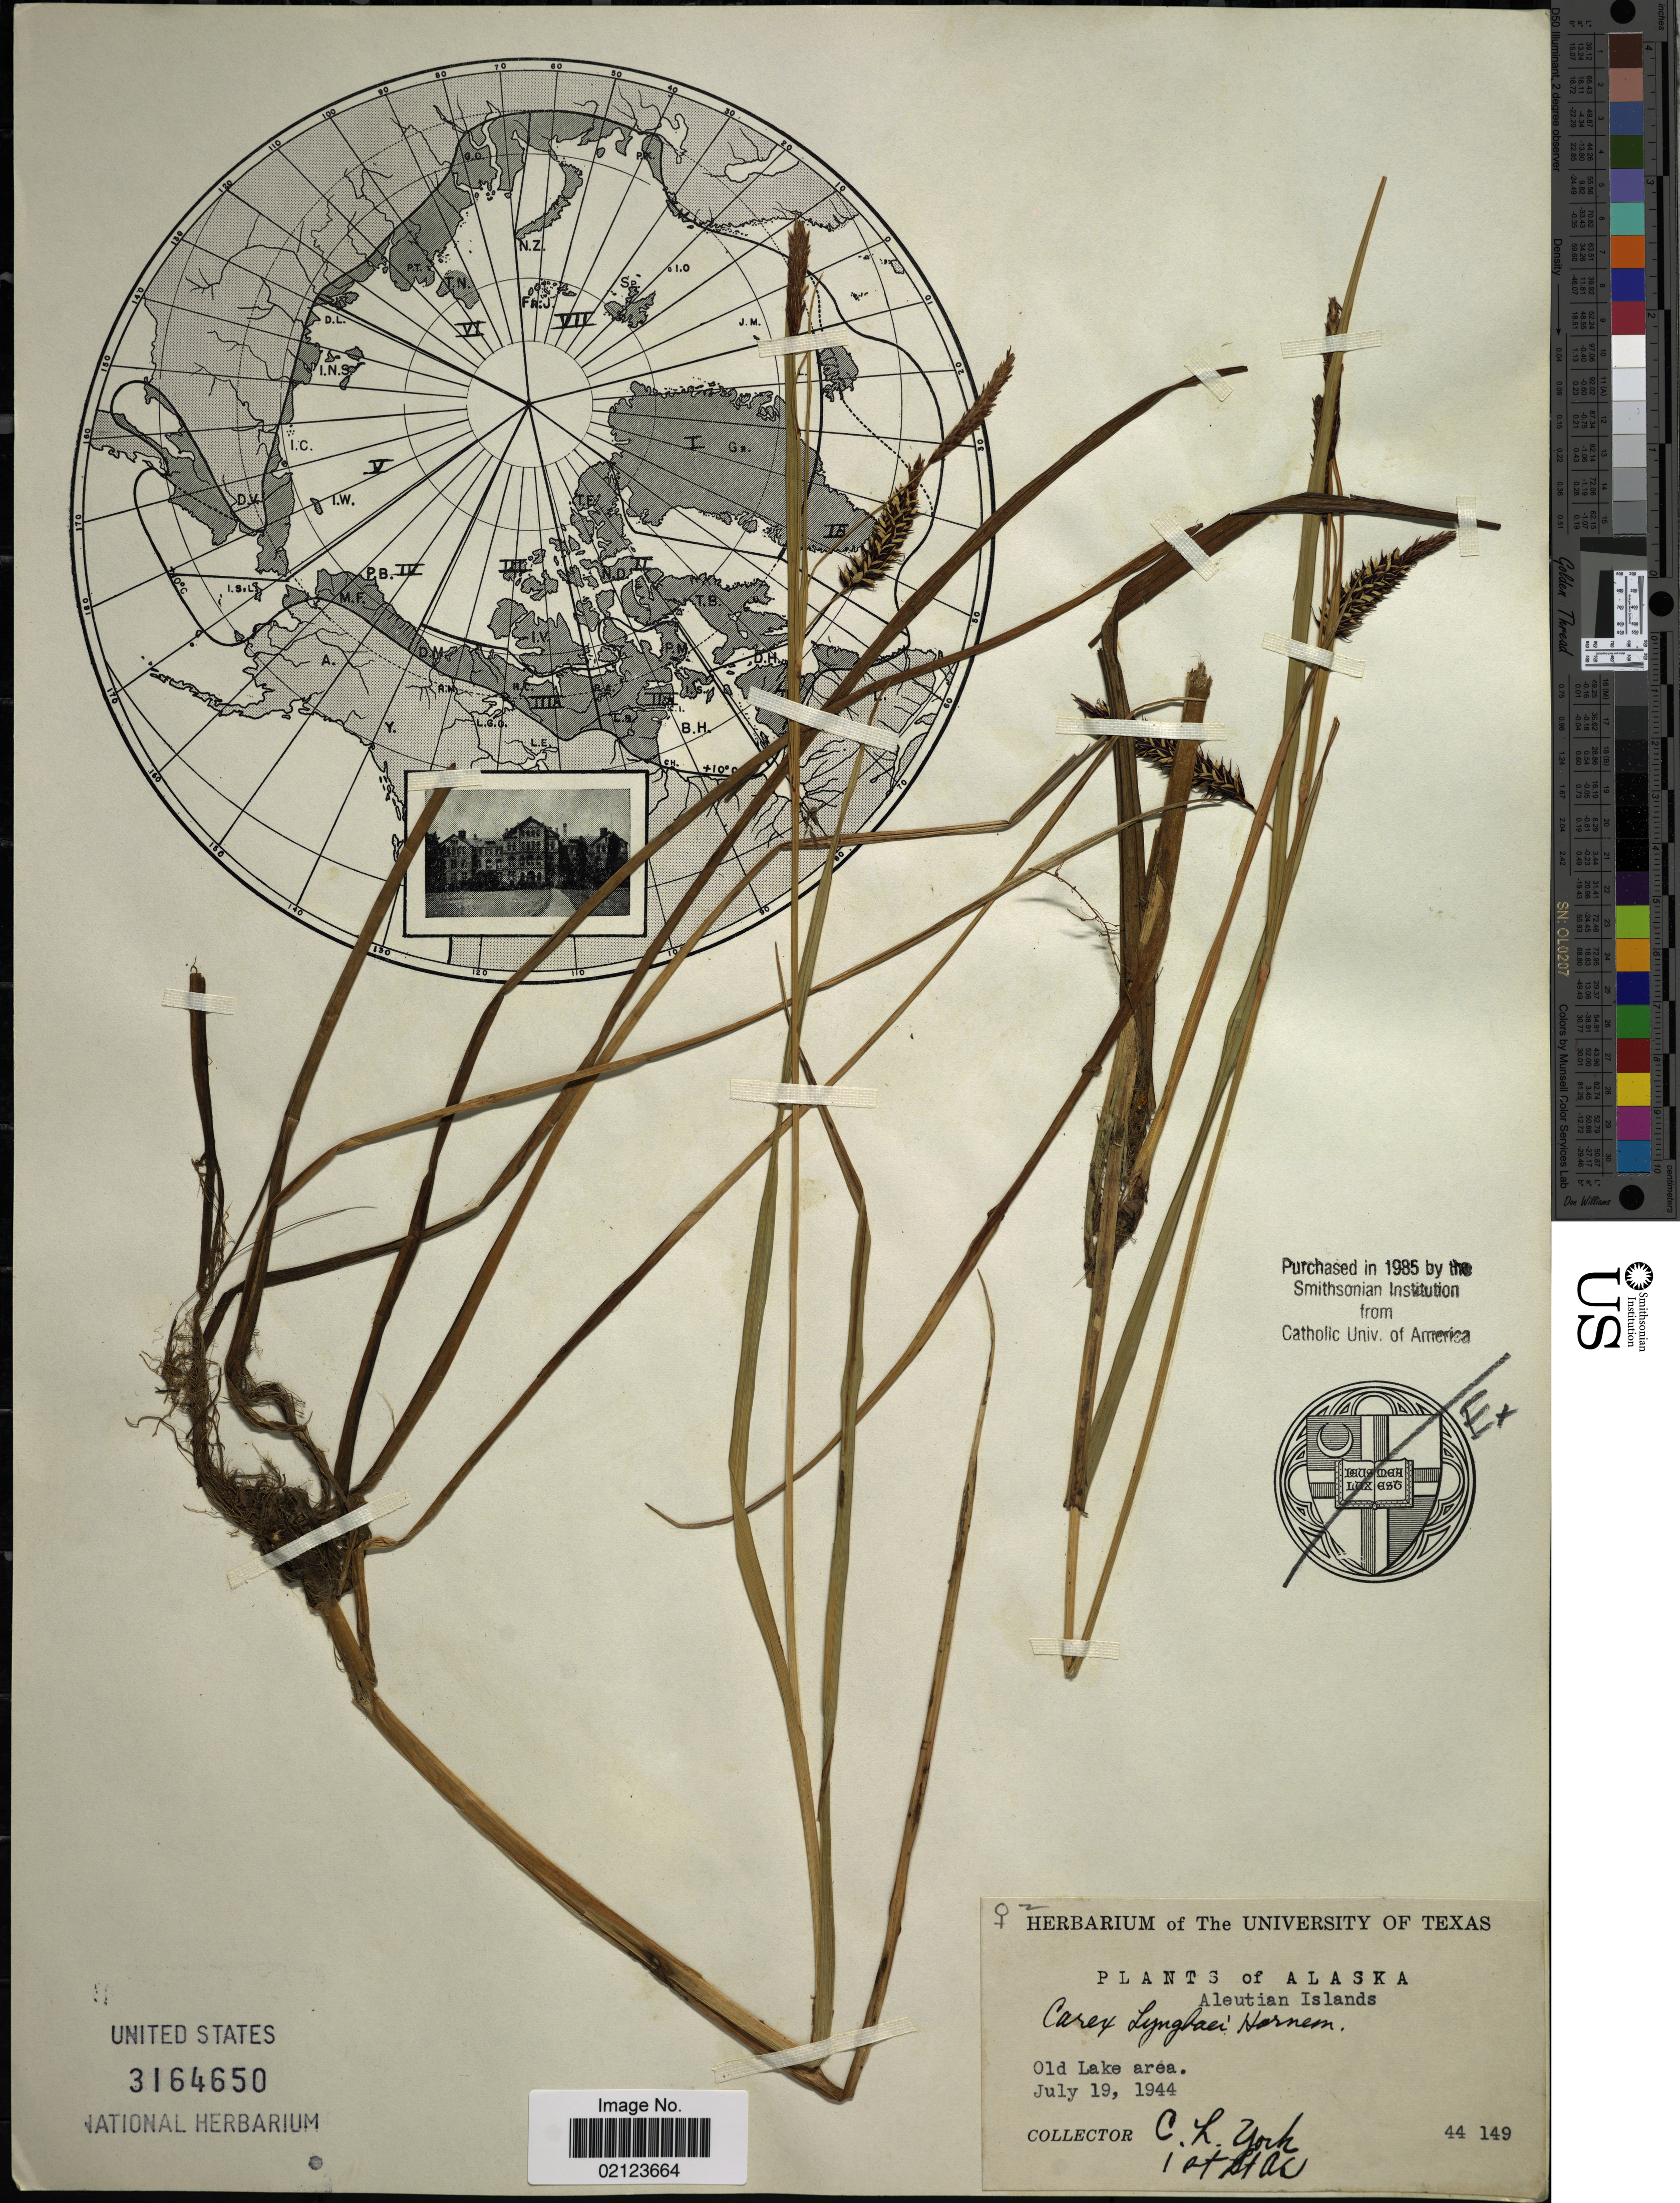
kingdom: Plantae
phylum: Tracheophyta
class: Liliopsida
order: Poales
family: Cyperaceae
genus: Carex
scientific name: Carex lyngbyei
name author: Hornem.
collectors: C. L. York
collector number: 44149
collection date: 1944-07-19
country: United States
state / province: Alaska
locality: Aleutian Islands. Old Lake area.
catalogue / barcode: US 3164650